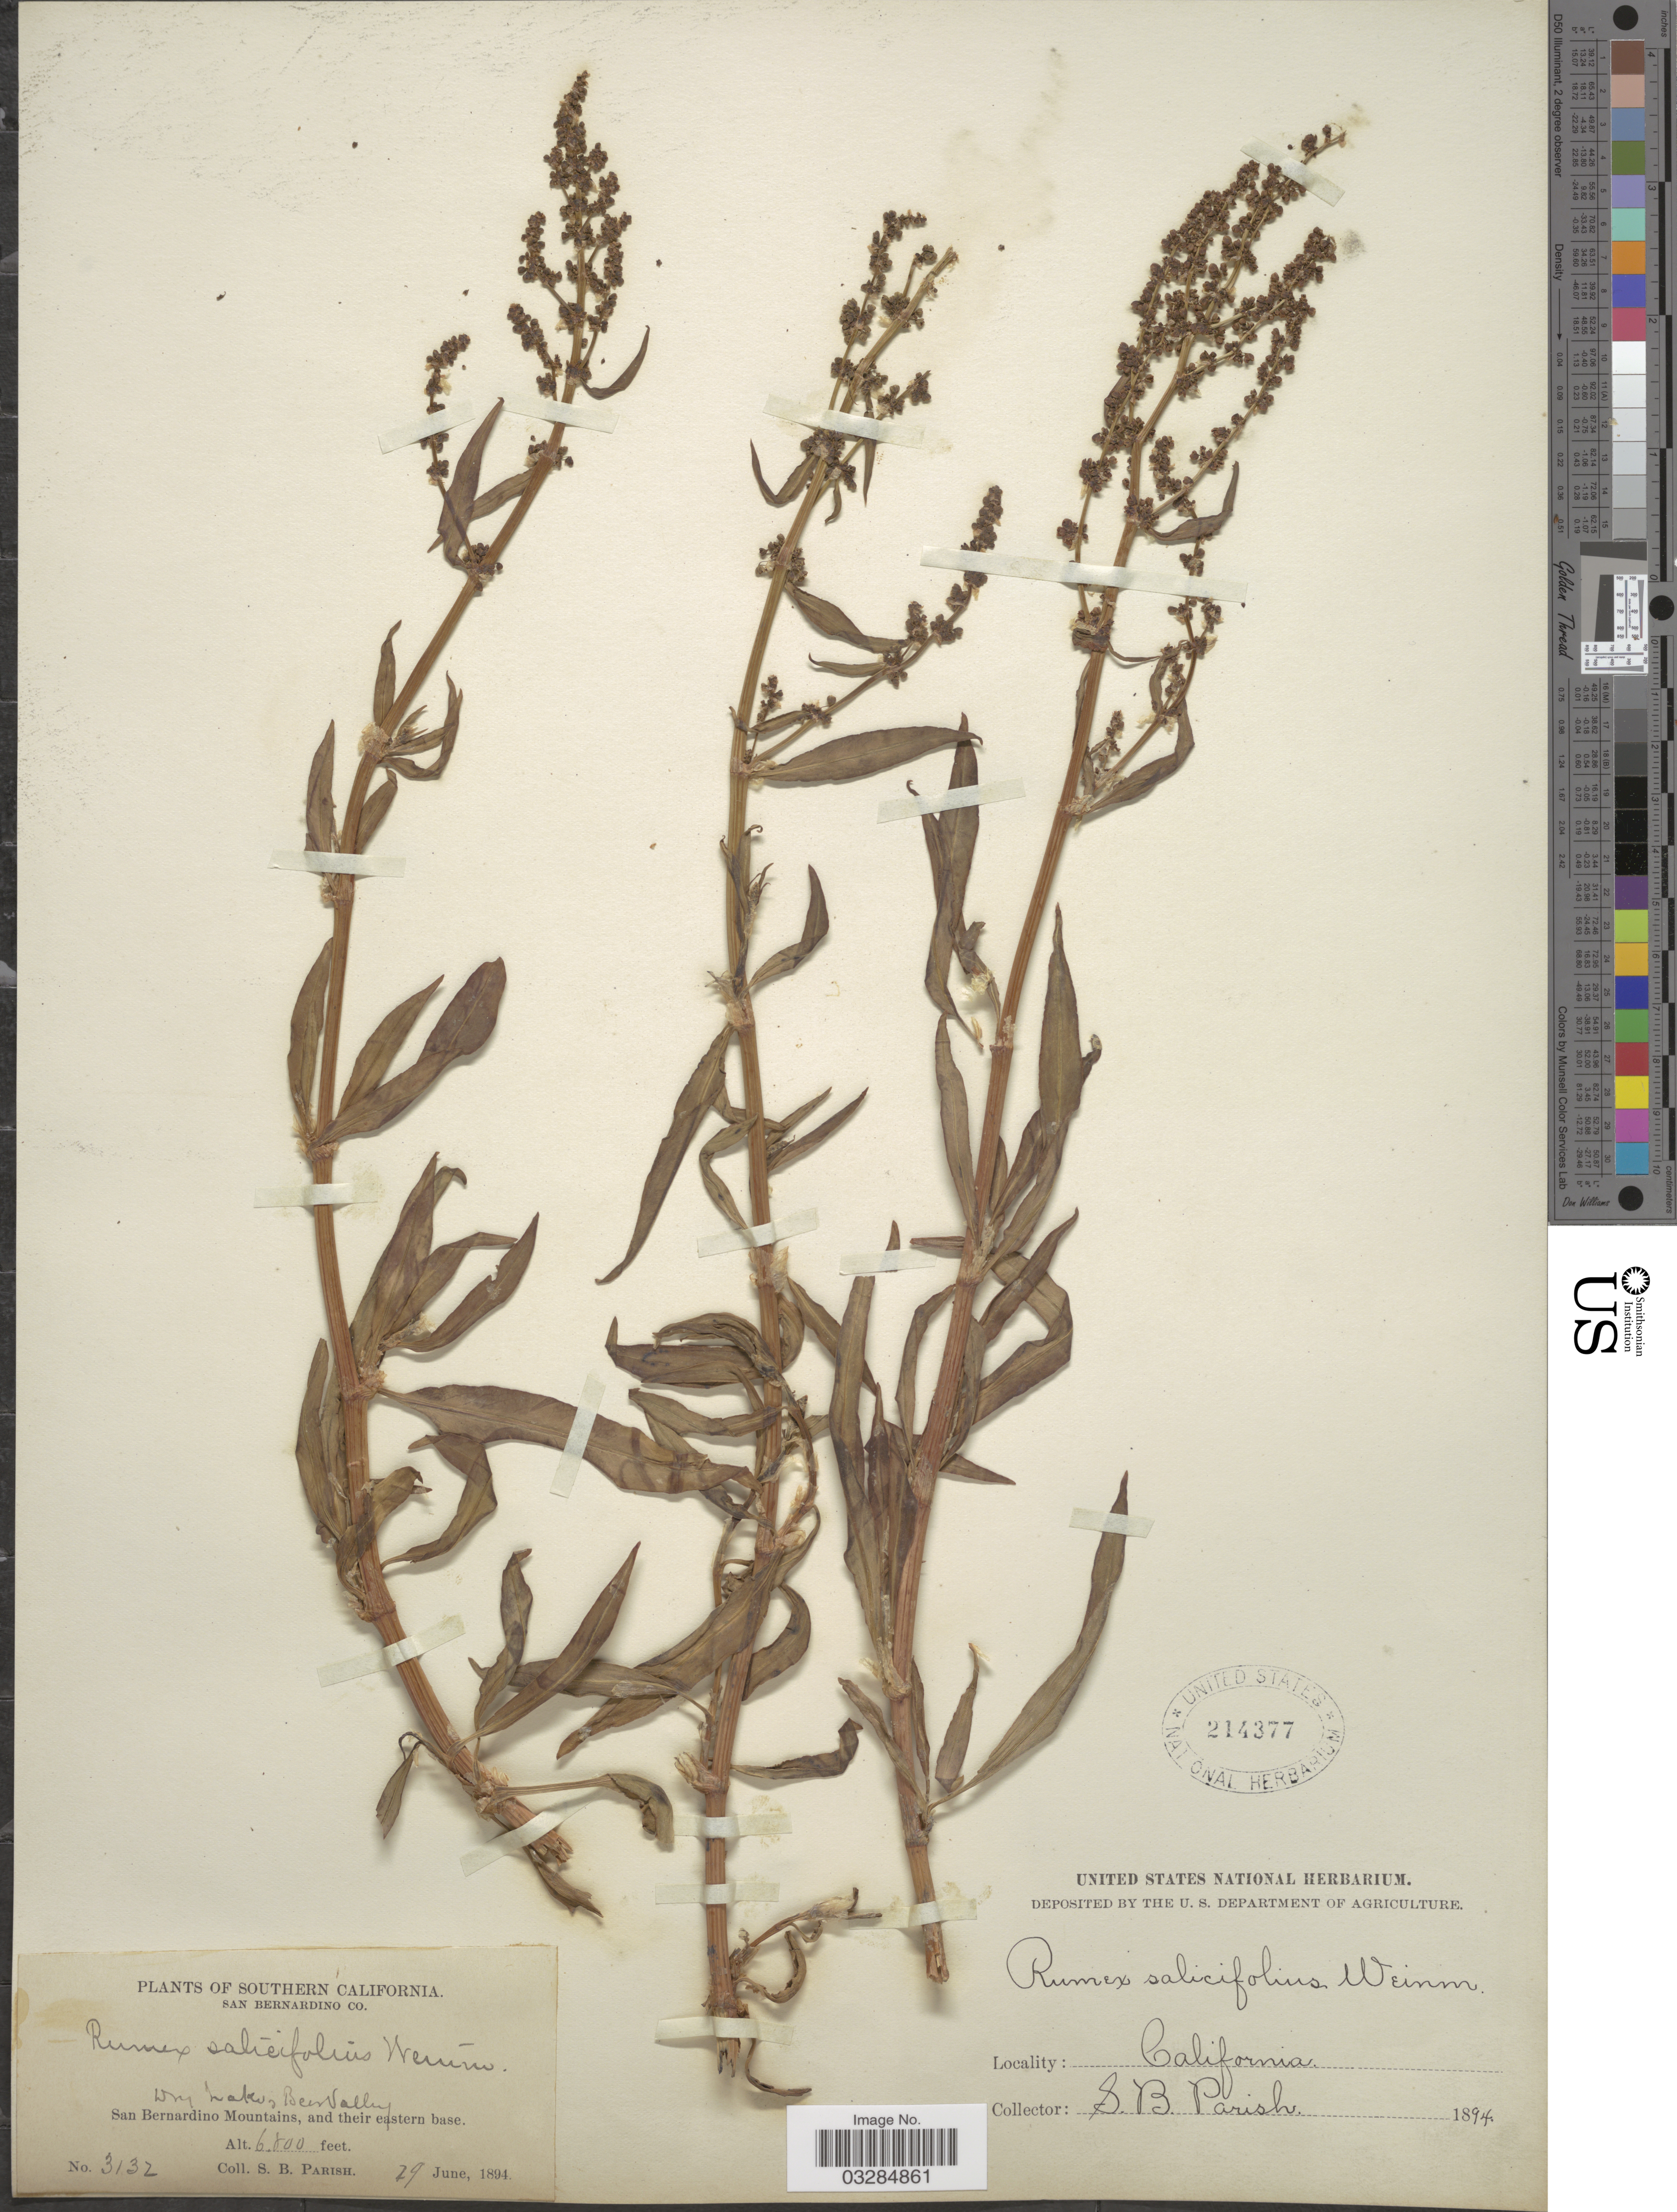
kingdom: Plantae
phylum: Tracheophyta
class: Magnoliopsida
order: Caryophyllales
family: Polygonaceae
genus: Rumex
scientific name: Rumex triangulivalvis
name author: (Danser) Rech. f.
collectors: S. B. Parish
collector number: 3132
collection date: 1894-06-29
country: United States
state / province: California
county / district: San Bernardino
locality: Southern California. Dry Lake, Bear Valley. San Bernardino Mountains, and their eastern base.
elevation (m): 2073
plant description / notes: Corrected "Dry Lake, Beer Valley" to "Dry Lake, Bear Valley." Removed "San Bernardino Co." from Precise Locality field and added to County field.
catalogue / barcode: US 214377